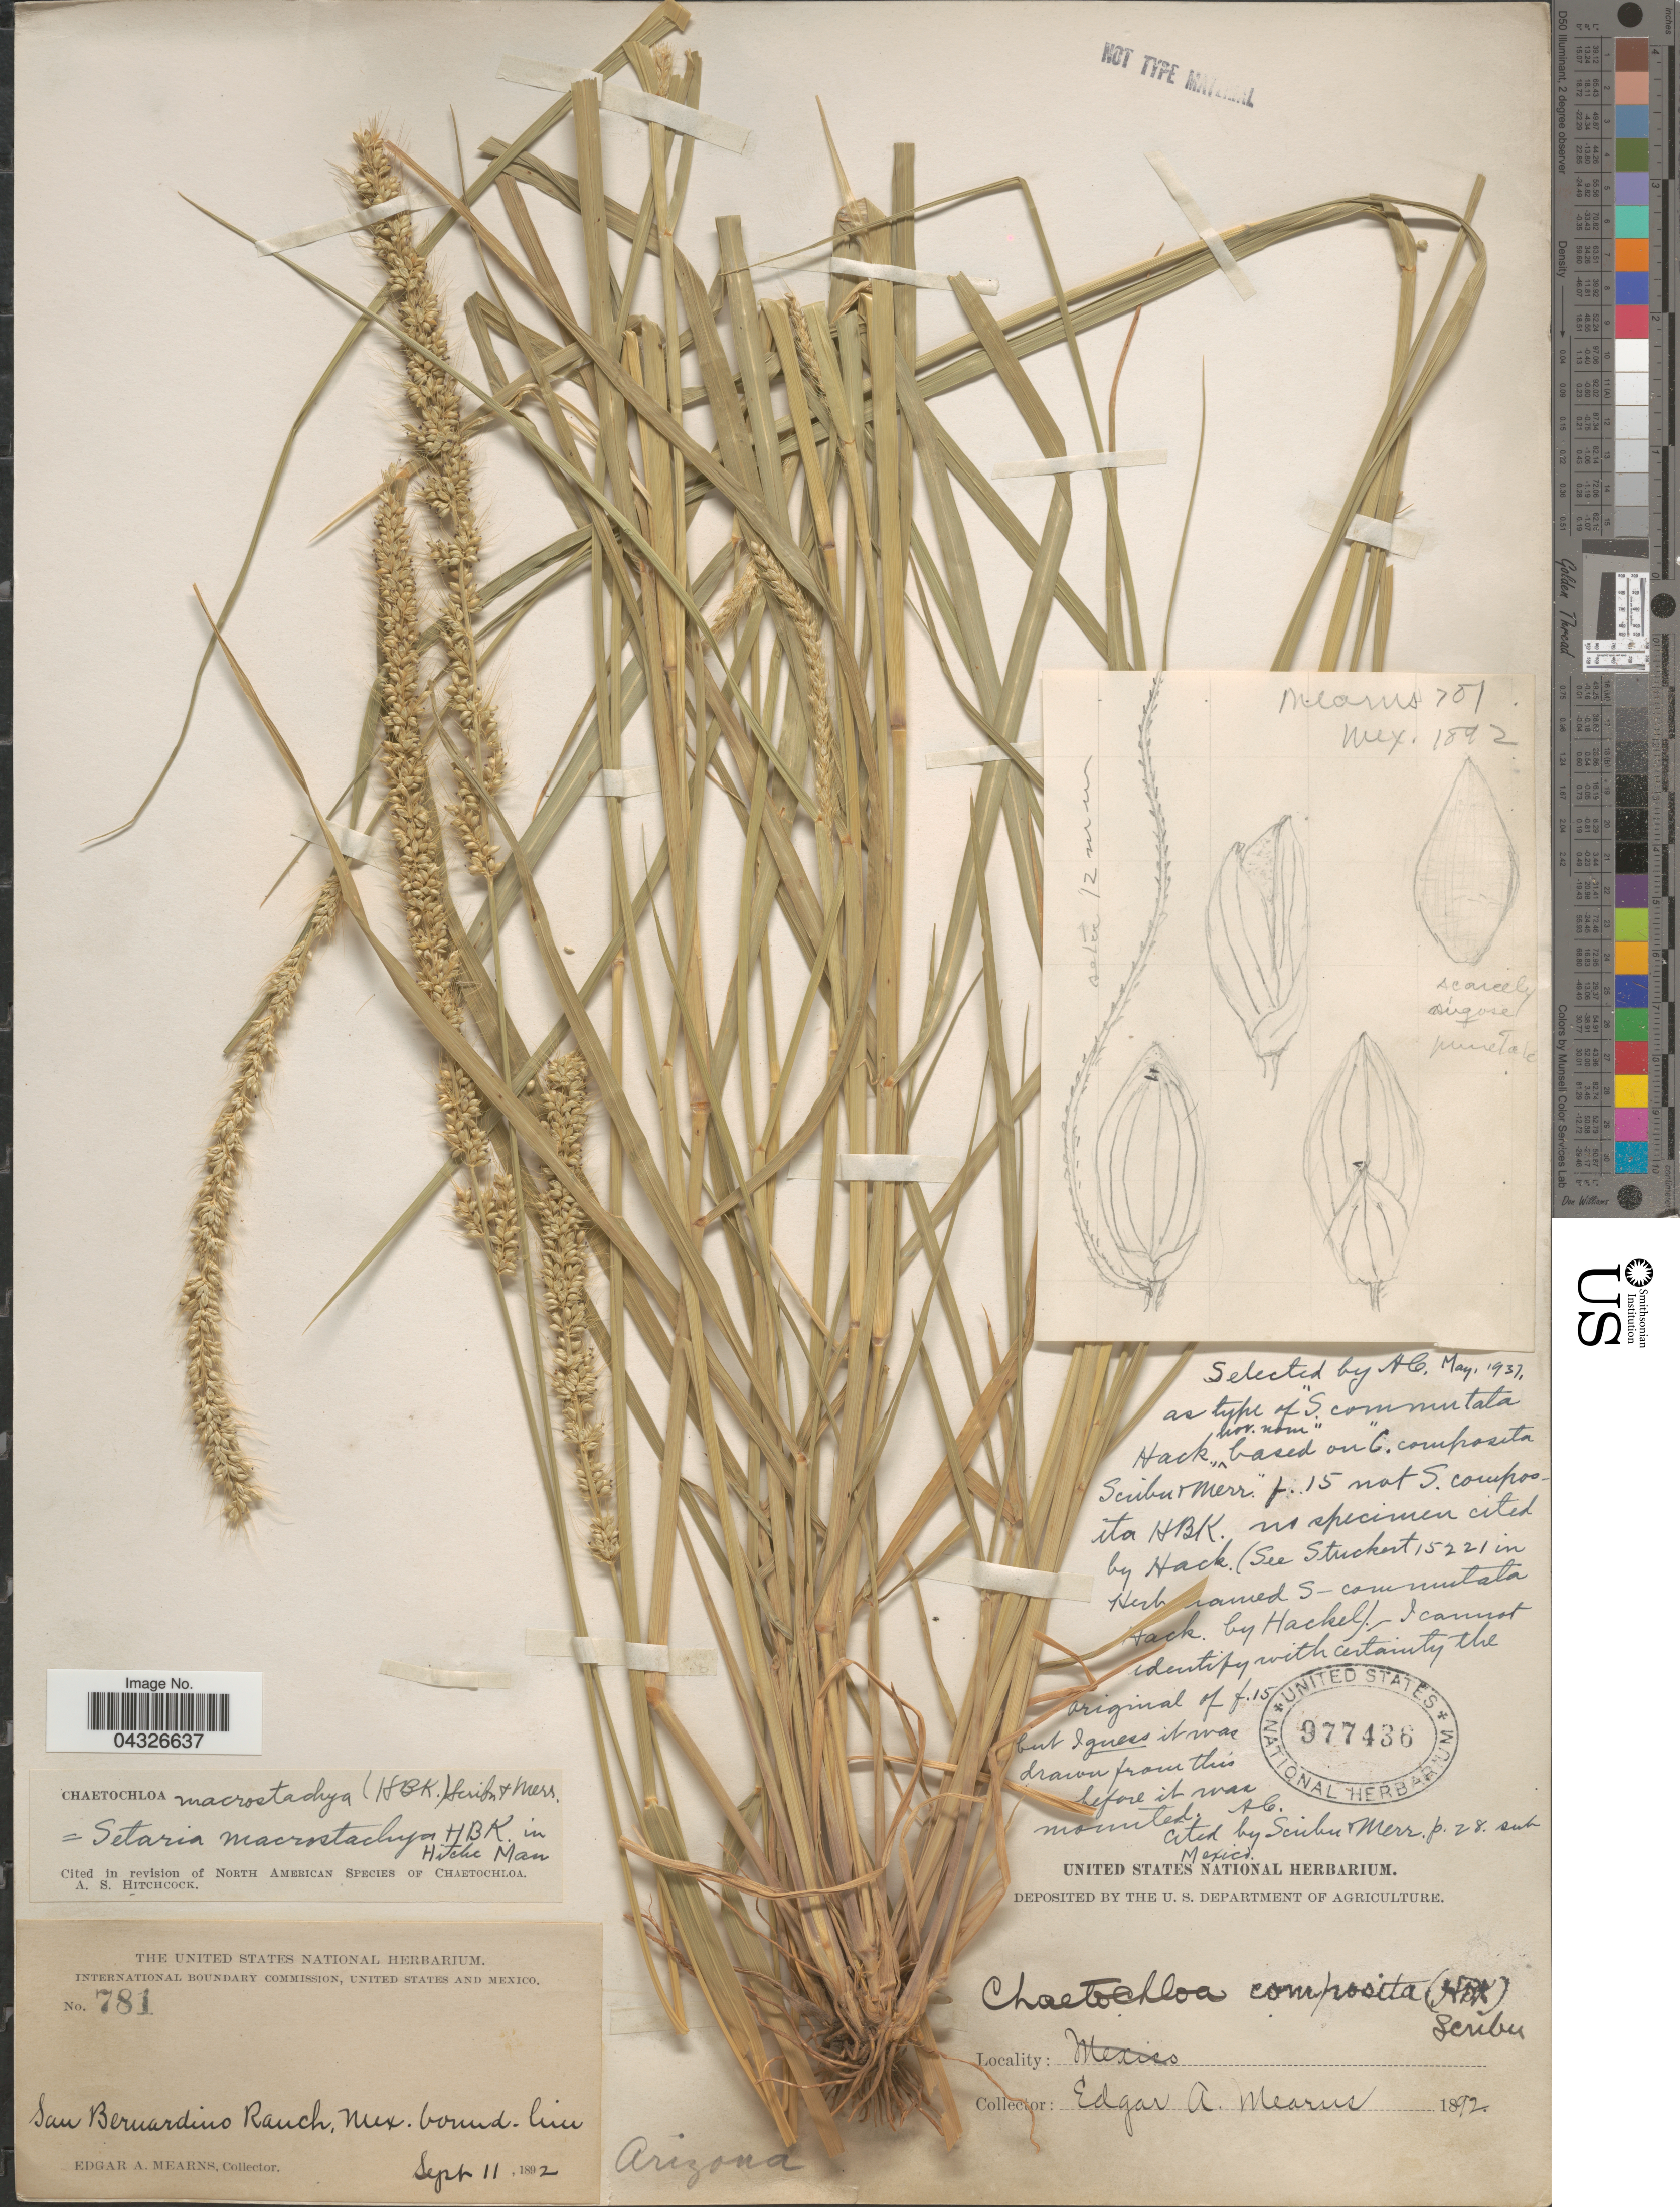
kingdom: Plantae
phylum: Tracheophyta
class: Liliopsida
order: Poales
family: Poaceae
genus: Setaria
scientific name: Setaria macrostachya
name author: Kunth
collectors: E. A. Mearns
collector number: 781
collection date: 1892-09-11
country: United States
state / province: Arizona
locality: San Bernardino Ranch, Mex. bound. line.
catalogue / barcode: US 977436